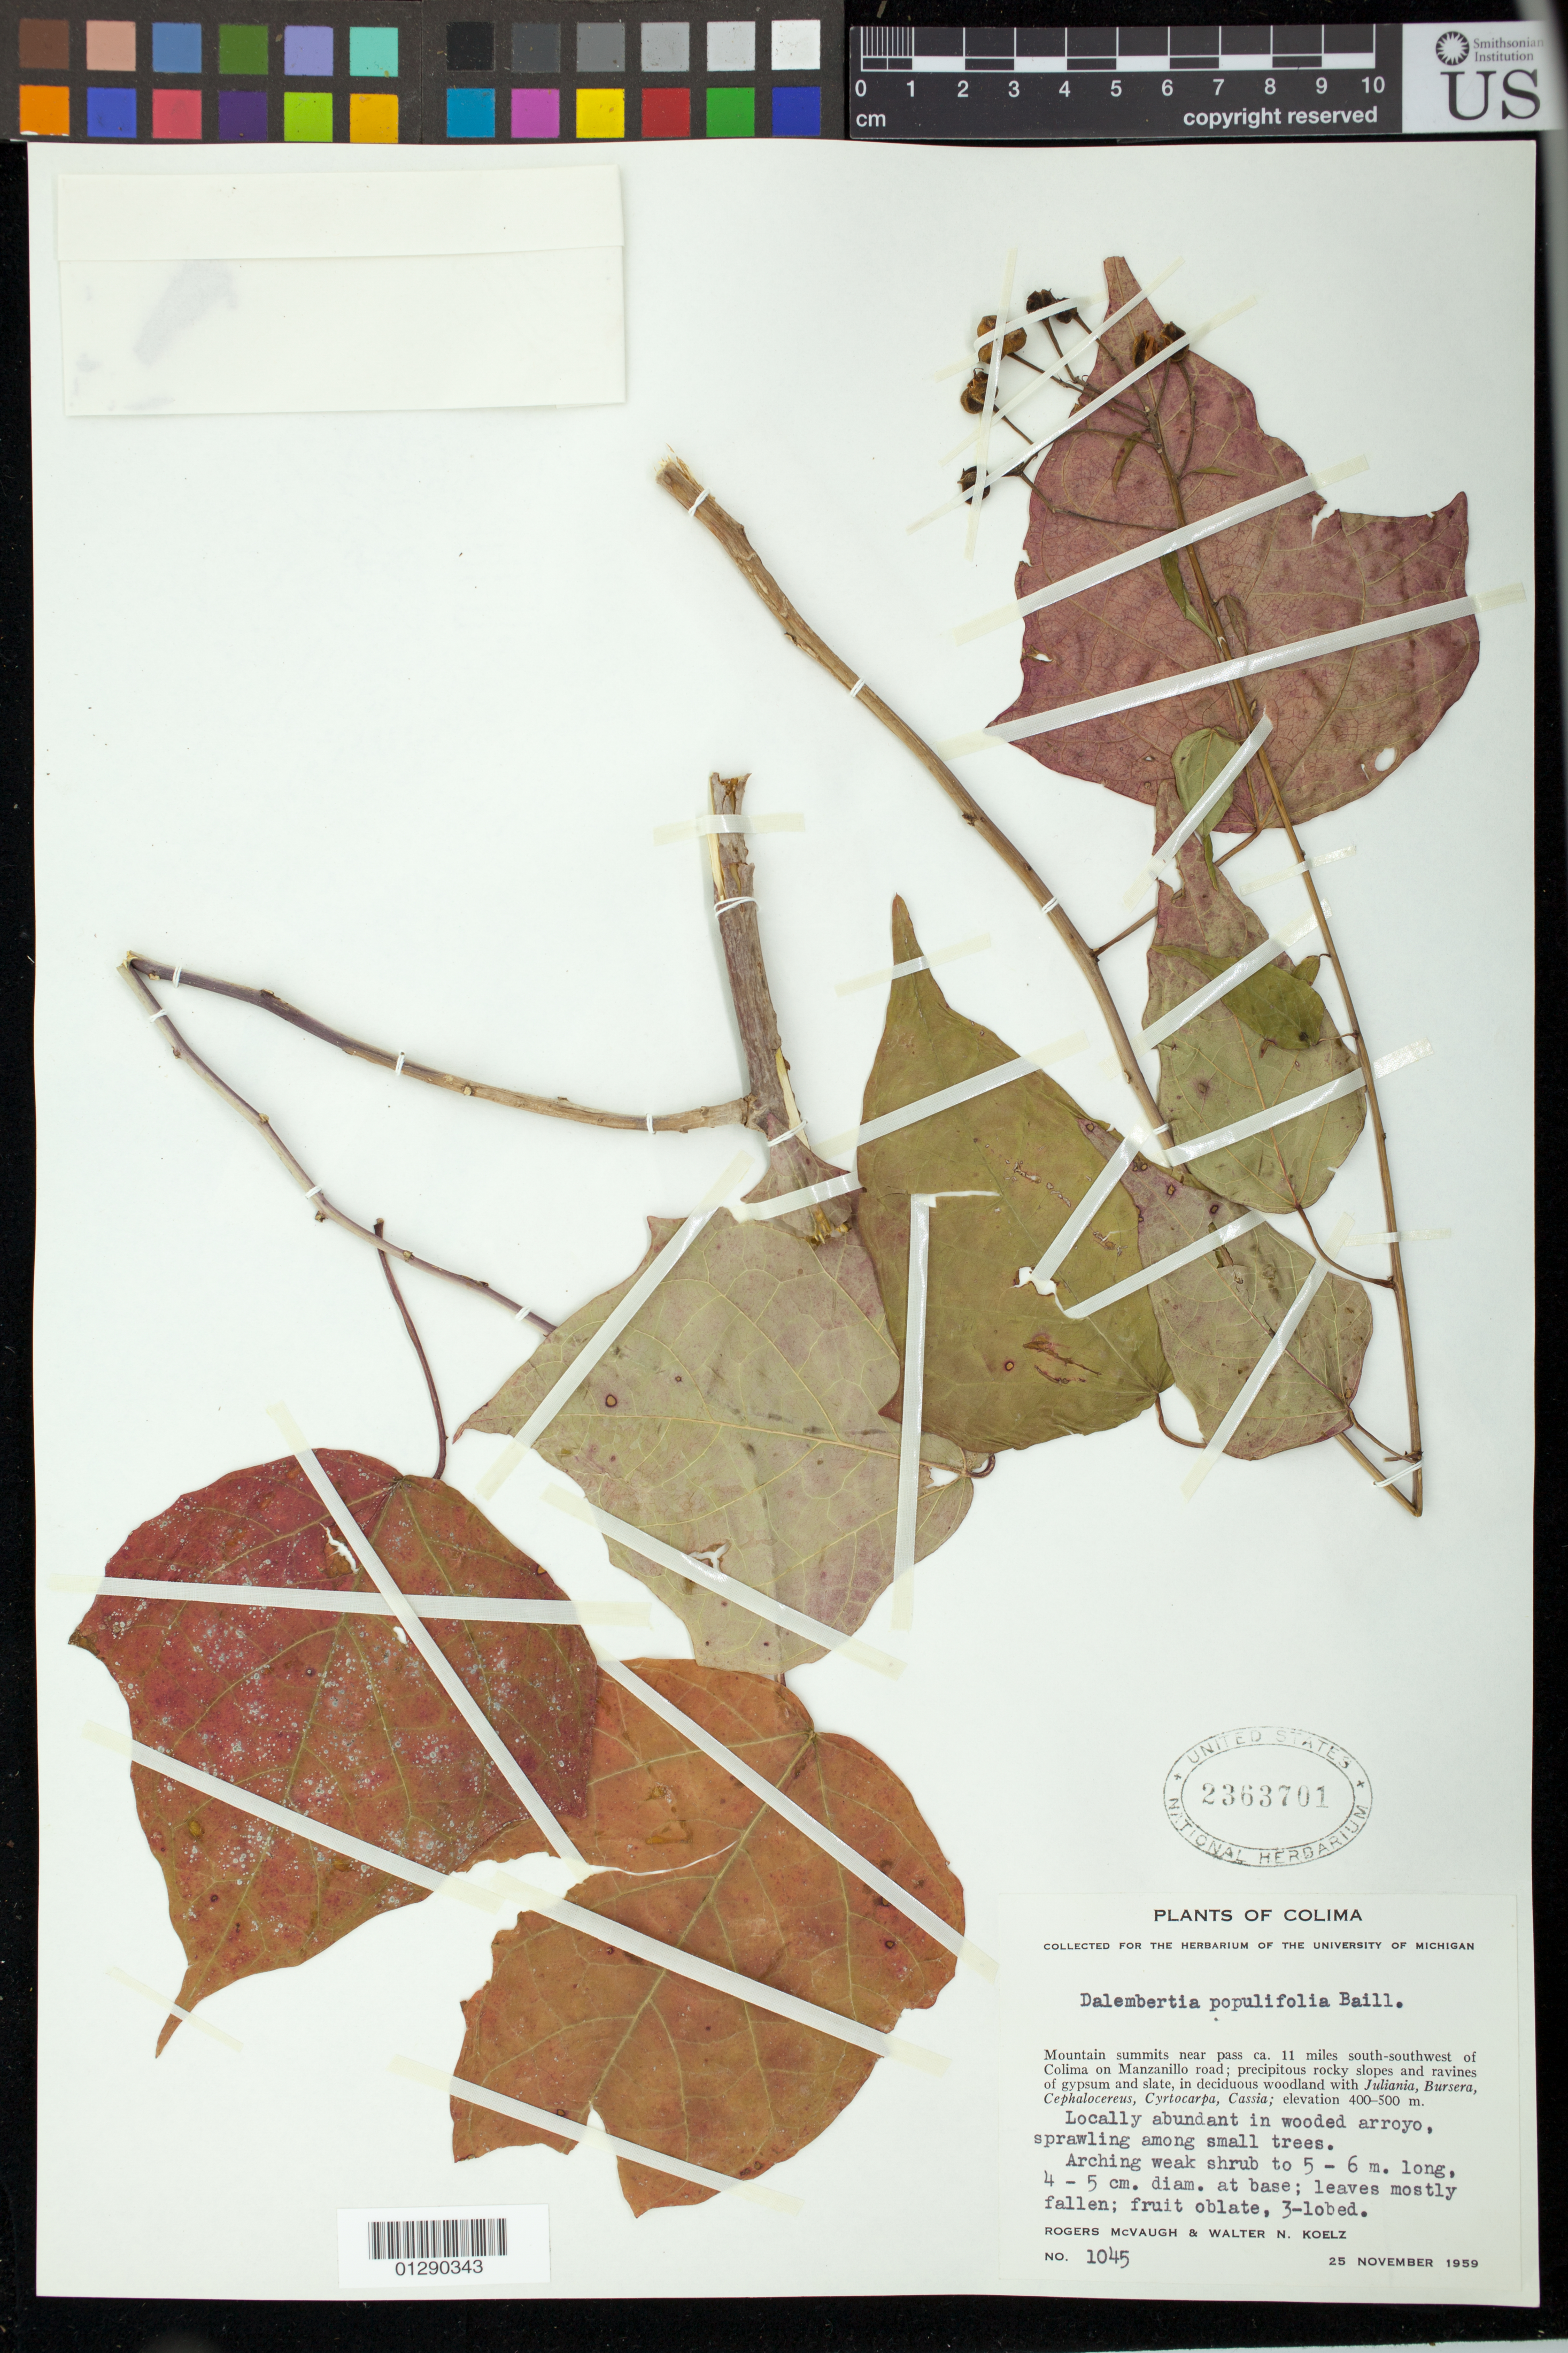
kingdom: Plantae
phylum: Tracheophyta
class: Magnoliopsida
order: Malpighiales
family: Euphorbiaceae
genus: Dalembertia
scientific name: Dalembertia platanoides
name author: Baill.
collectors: R. McVaugh & W. N. Koelz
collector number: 1045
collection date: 1959-11-25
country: Mexico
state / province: Colima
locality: Mountain summits near pass ca. 11 miles south-southwest of Colima on Manzanillo road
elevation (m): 400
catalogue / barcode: US 2363701